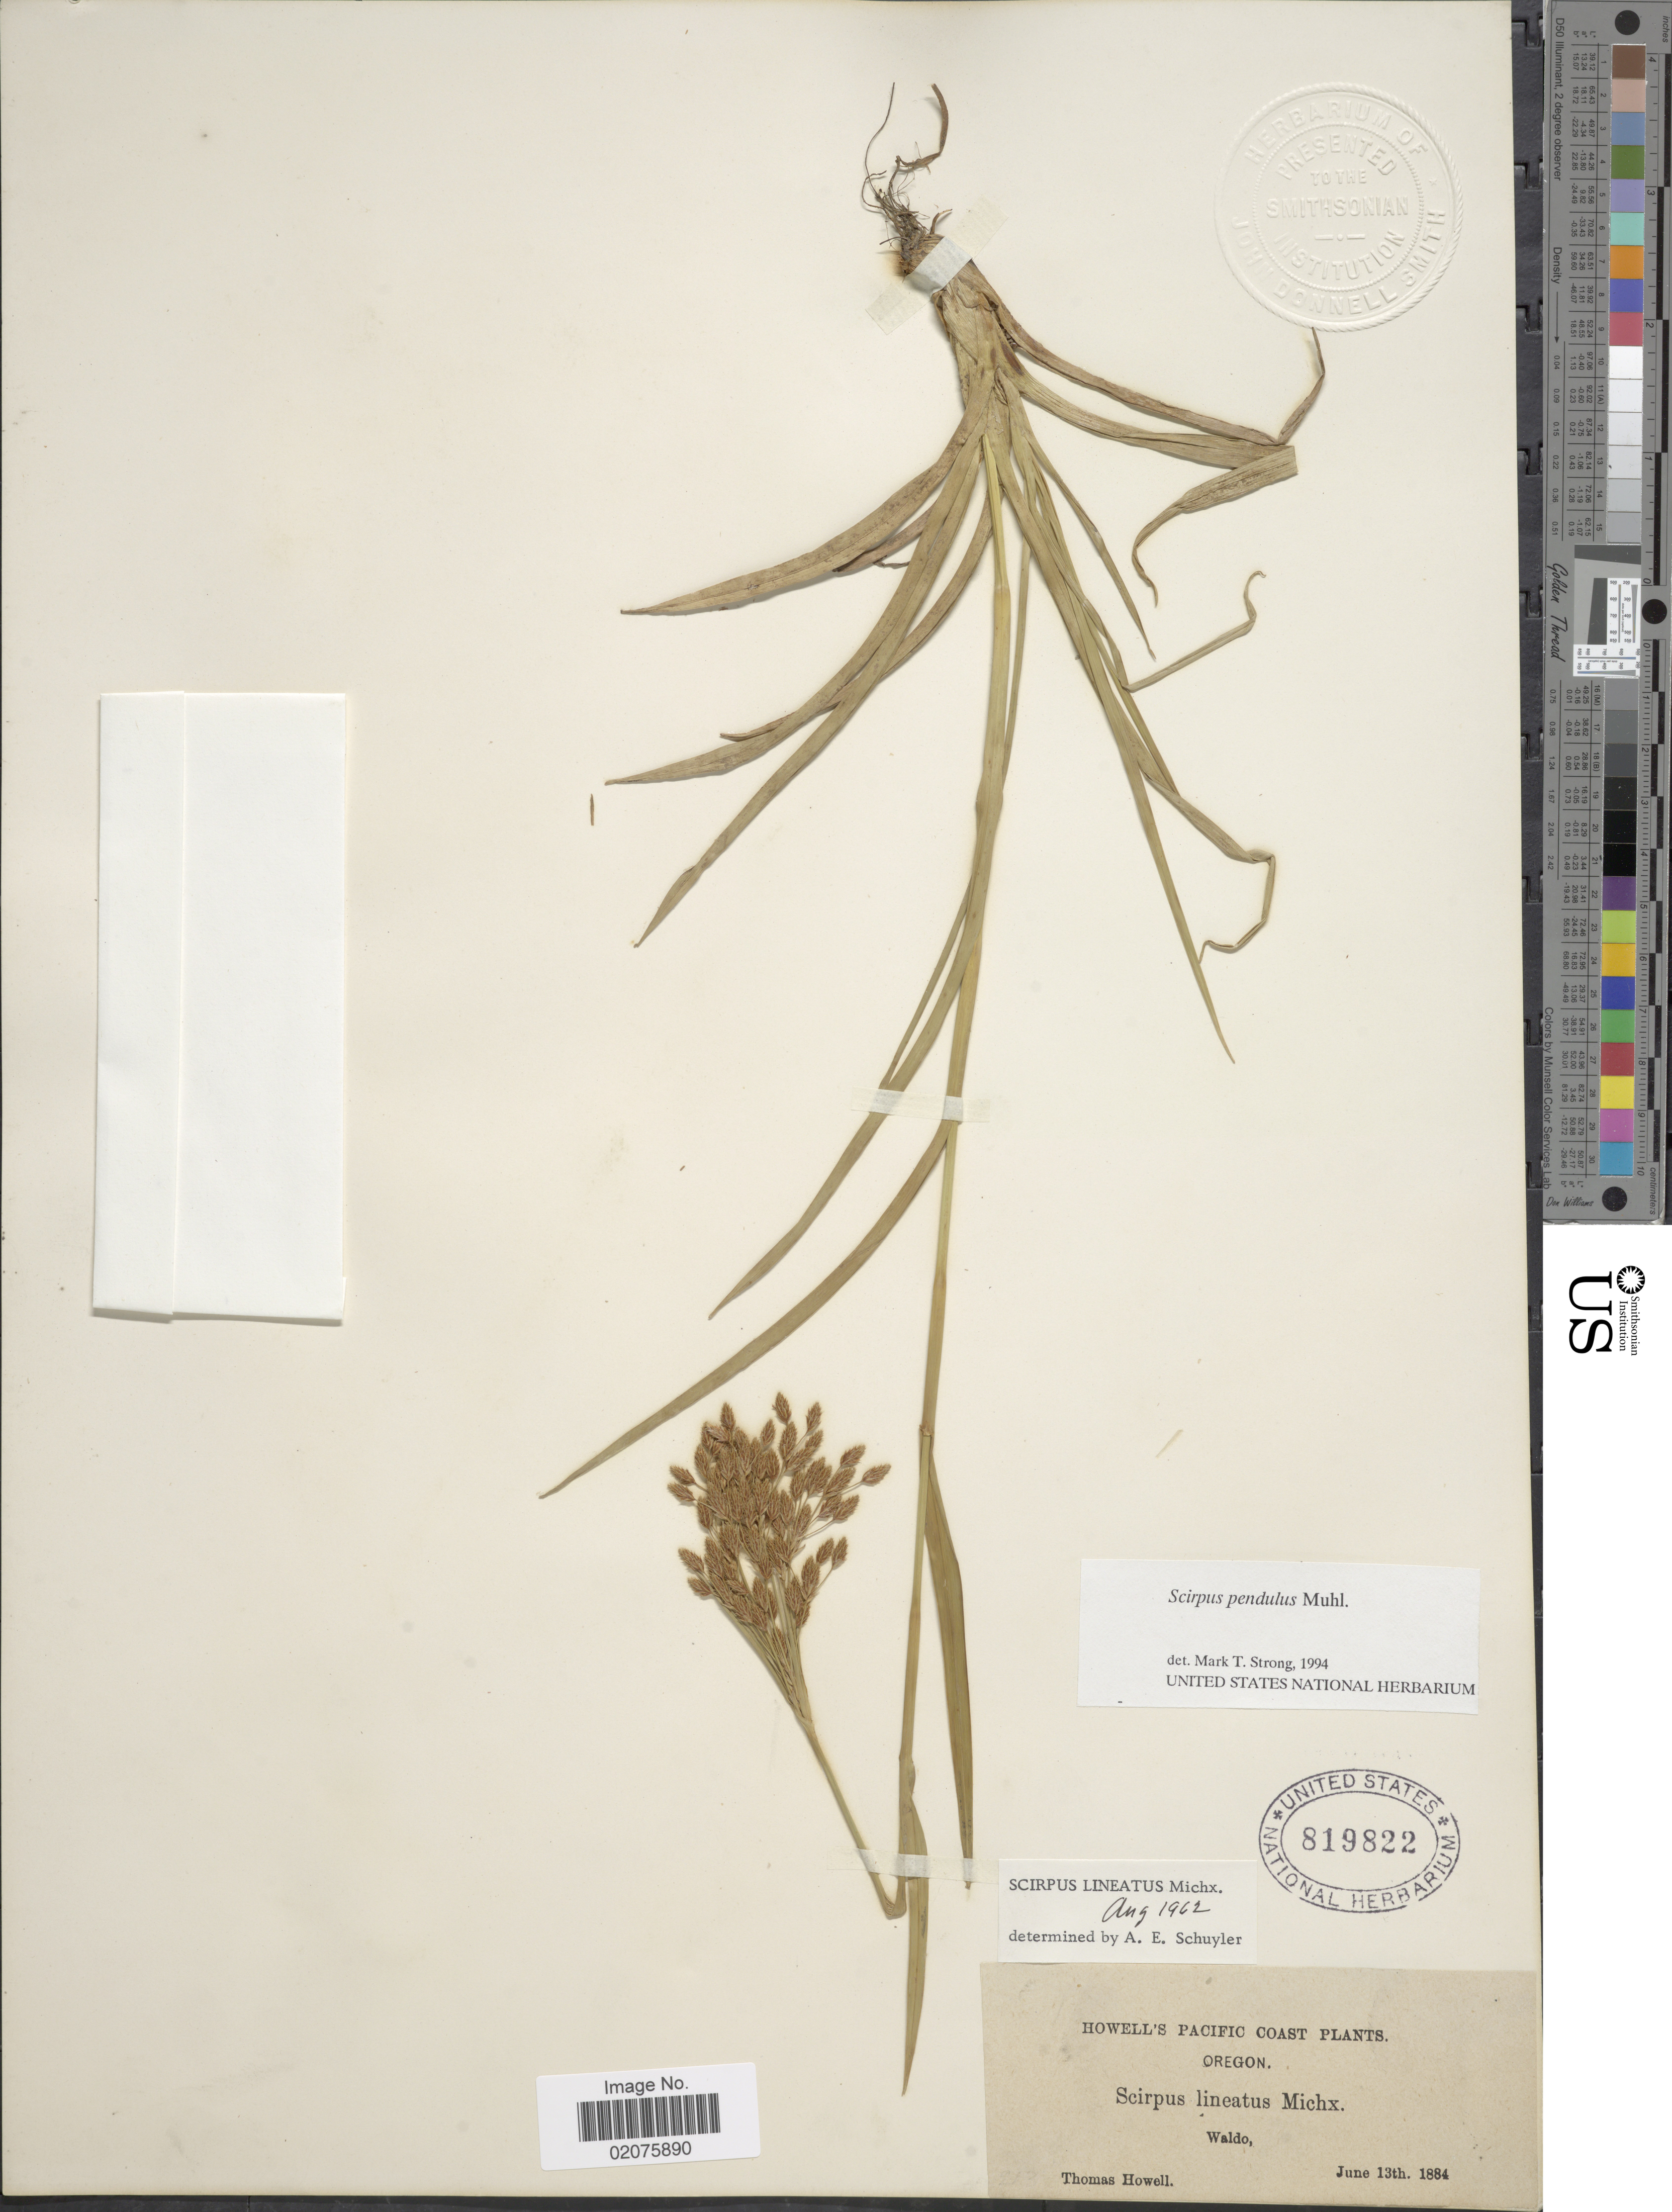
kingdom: Plantae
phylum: Tracheophyta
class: Liliopsida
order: Poales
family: Cyperaceae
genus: Scirpus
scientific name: Scirpus pendulus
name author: Muhl.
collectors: T. Howell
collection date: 1884-06-13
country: United States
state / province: Oregon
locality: Pacific Coast. Waldo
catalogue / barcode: US 819822